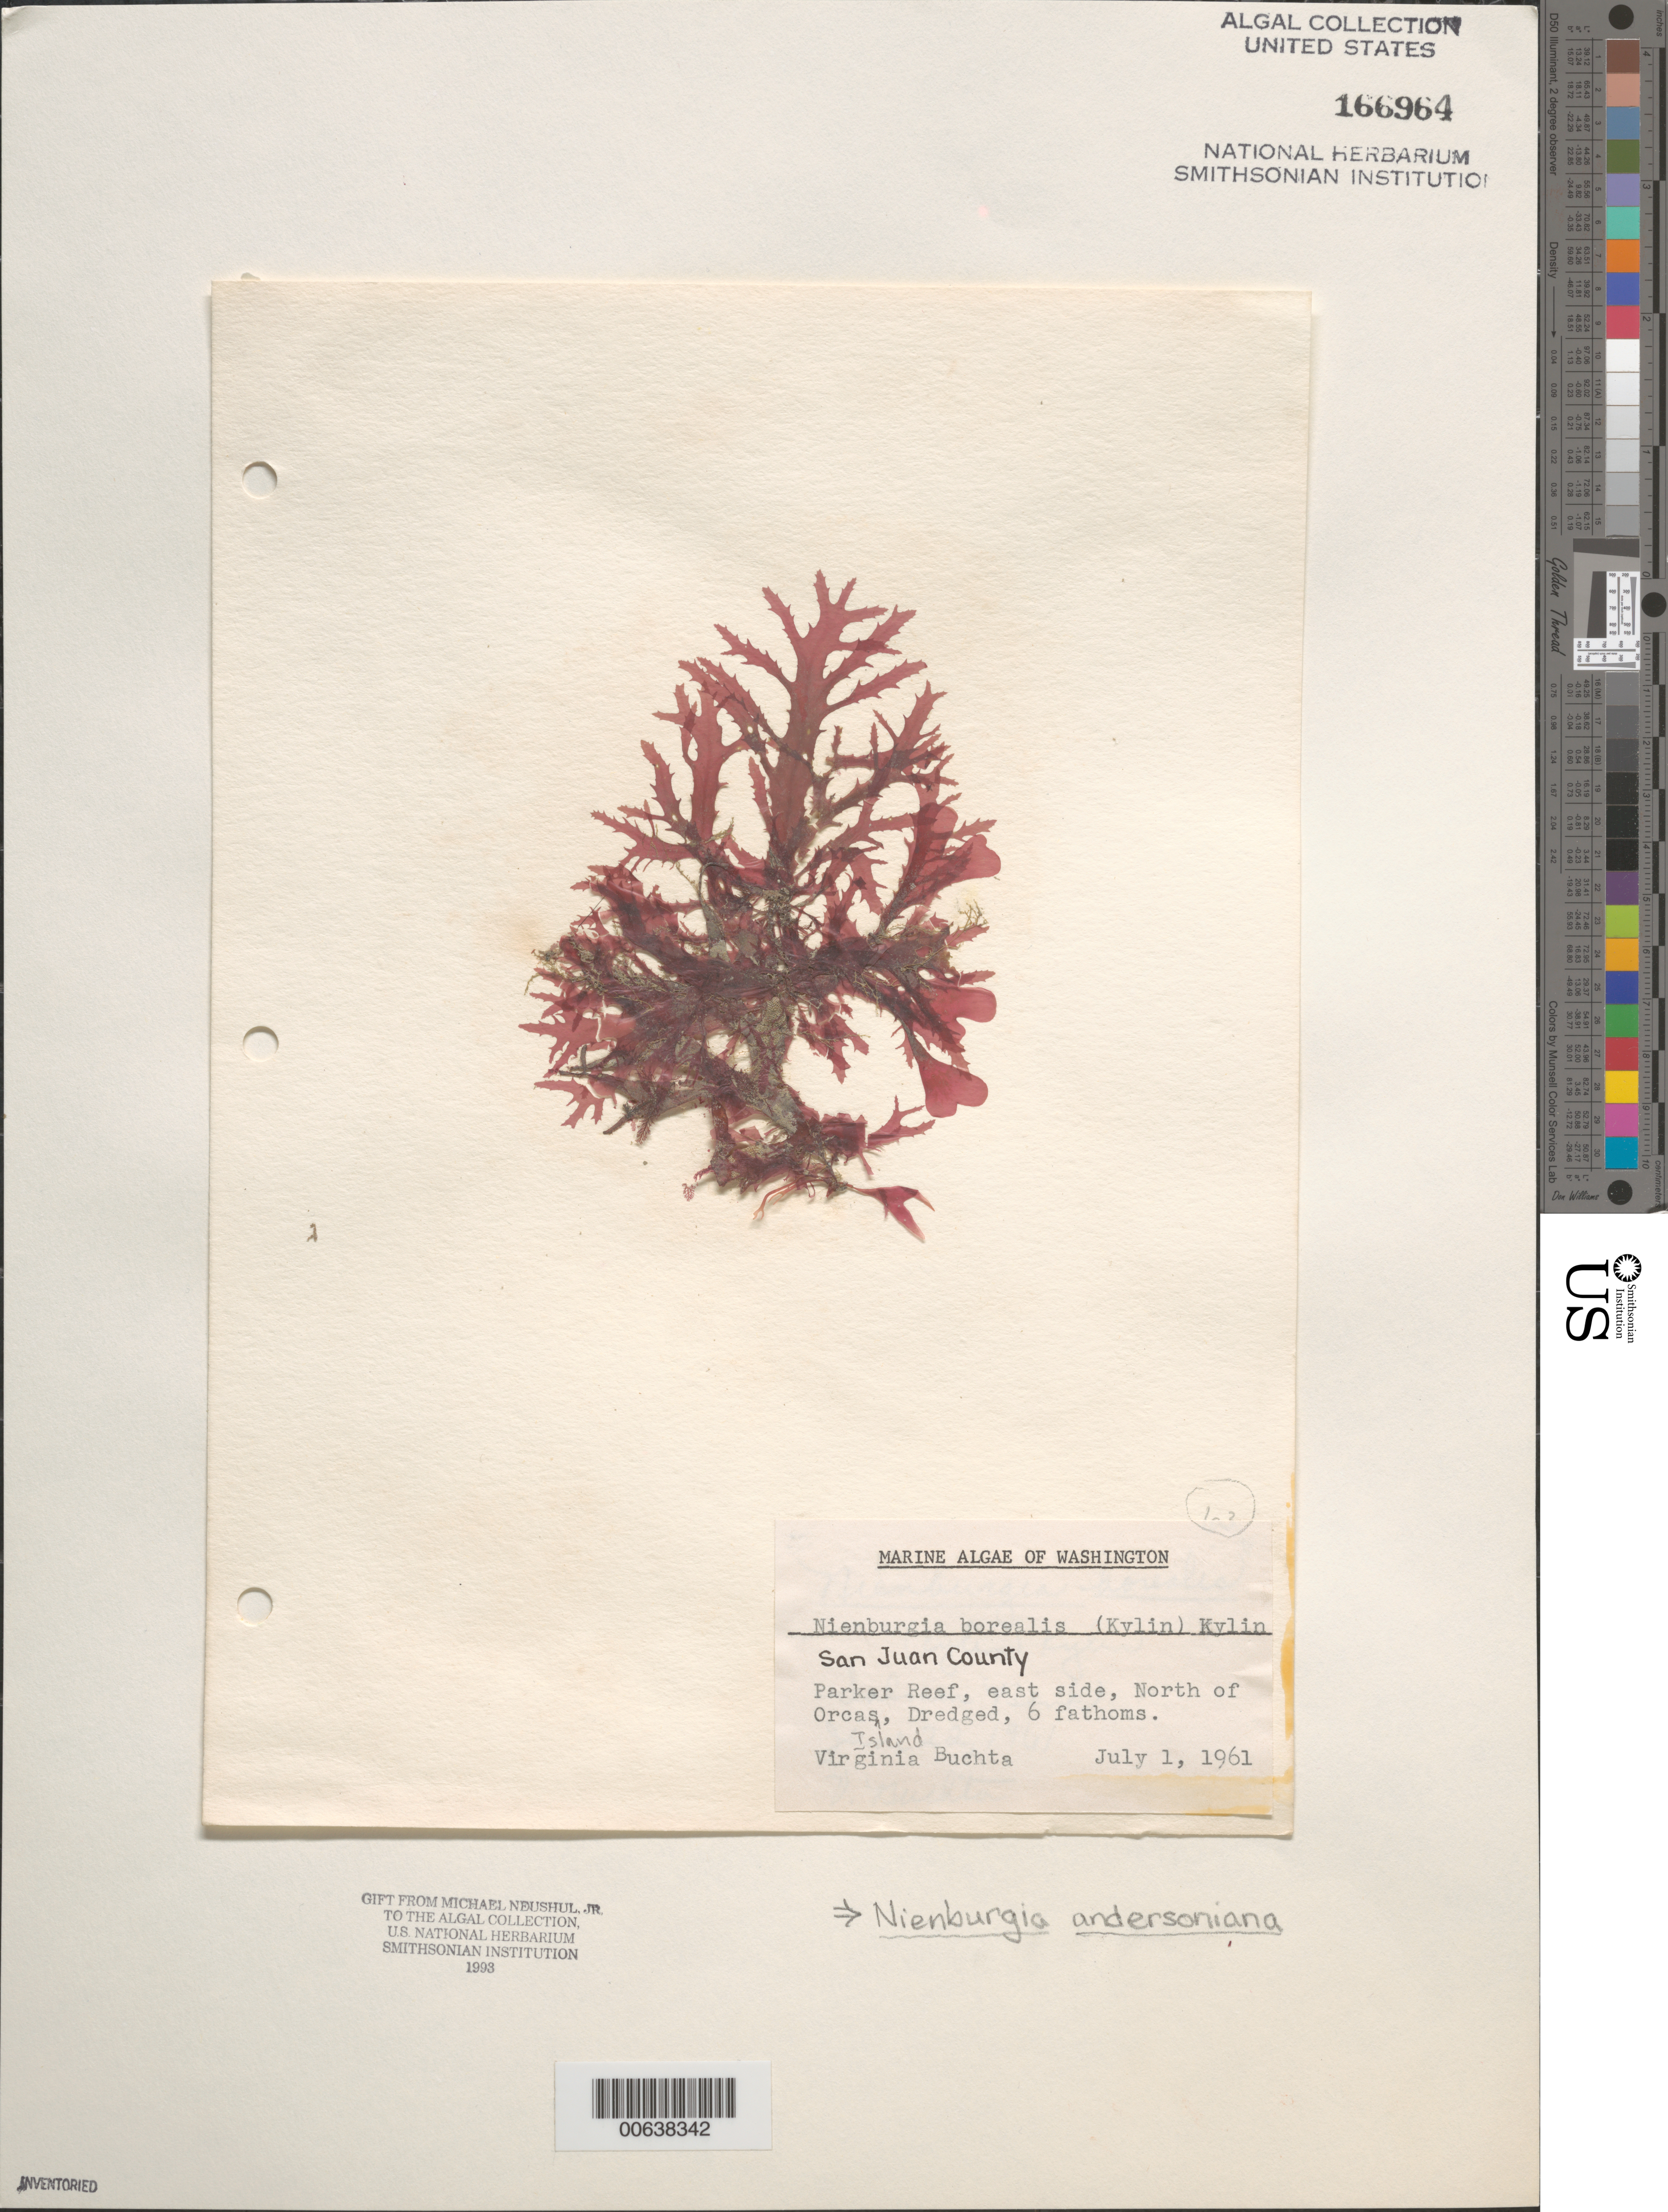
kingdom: Plantae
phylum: Rhodophyta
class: Florideophyceae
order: Ceramiales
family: Delesseriaceae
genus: Nienburgia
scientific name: Nienburgia andersoniana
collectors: V. Buchta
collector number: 63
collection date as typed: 01 Jul 1961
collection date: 1961-07-01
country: United States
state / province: Washington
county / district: San Juan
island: San Juan Islands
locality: Parker Reef, north of Orcas Island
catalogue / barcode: US 166964